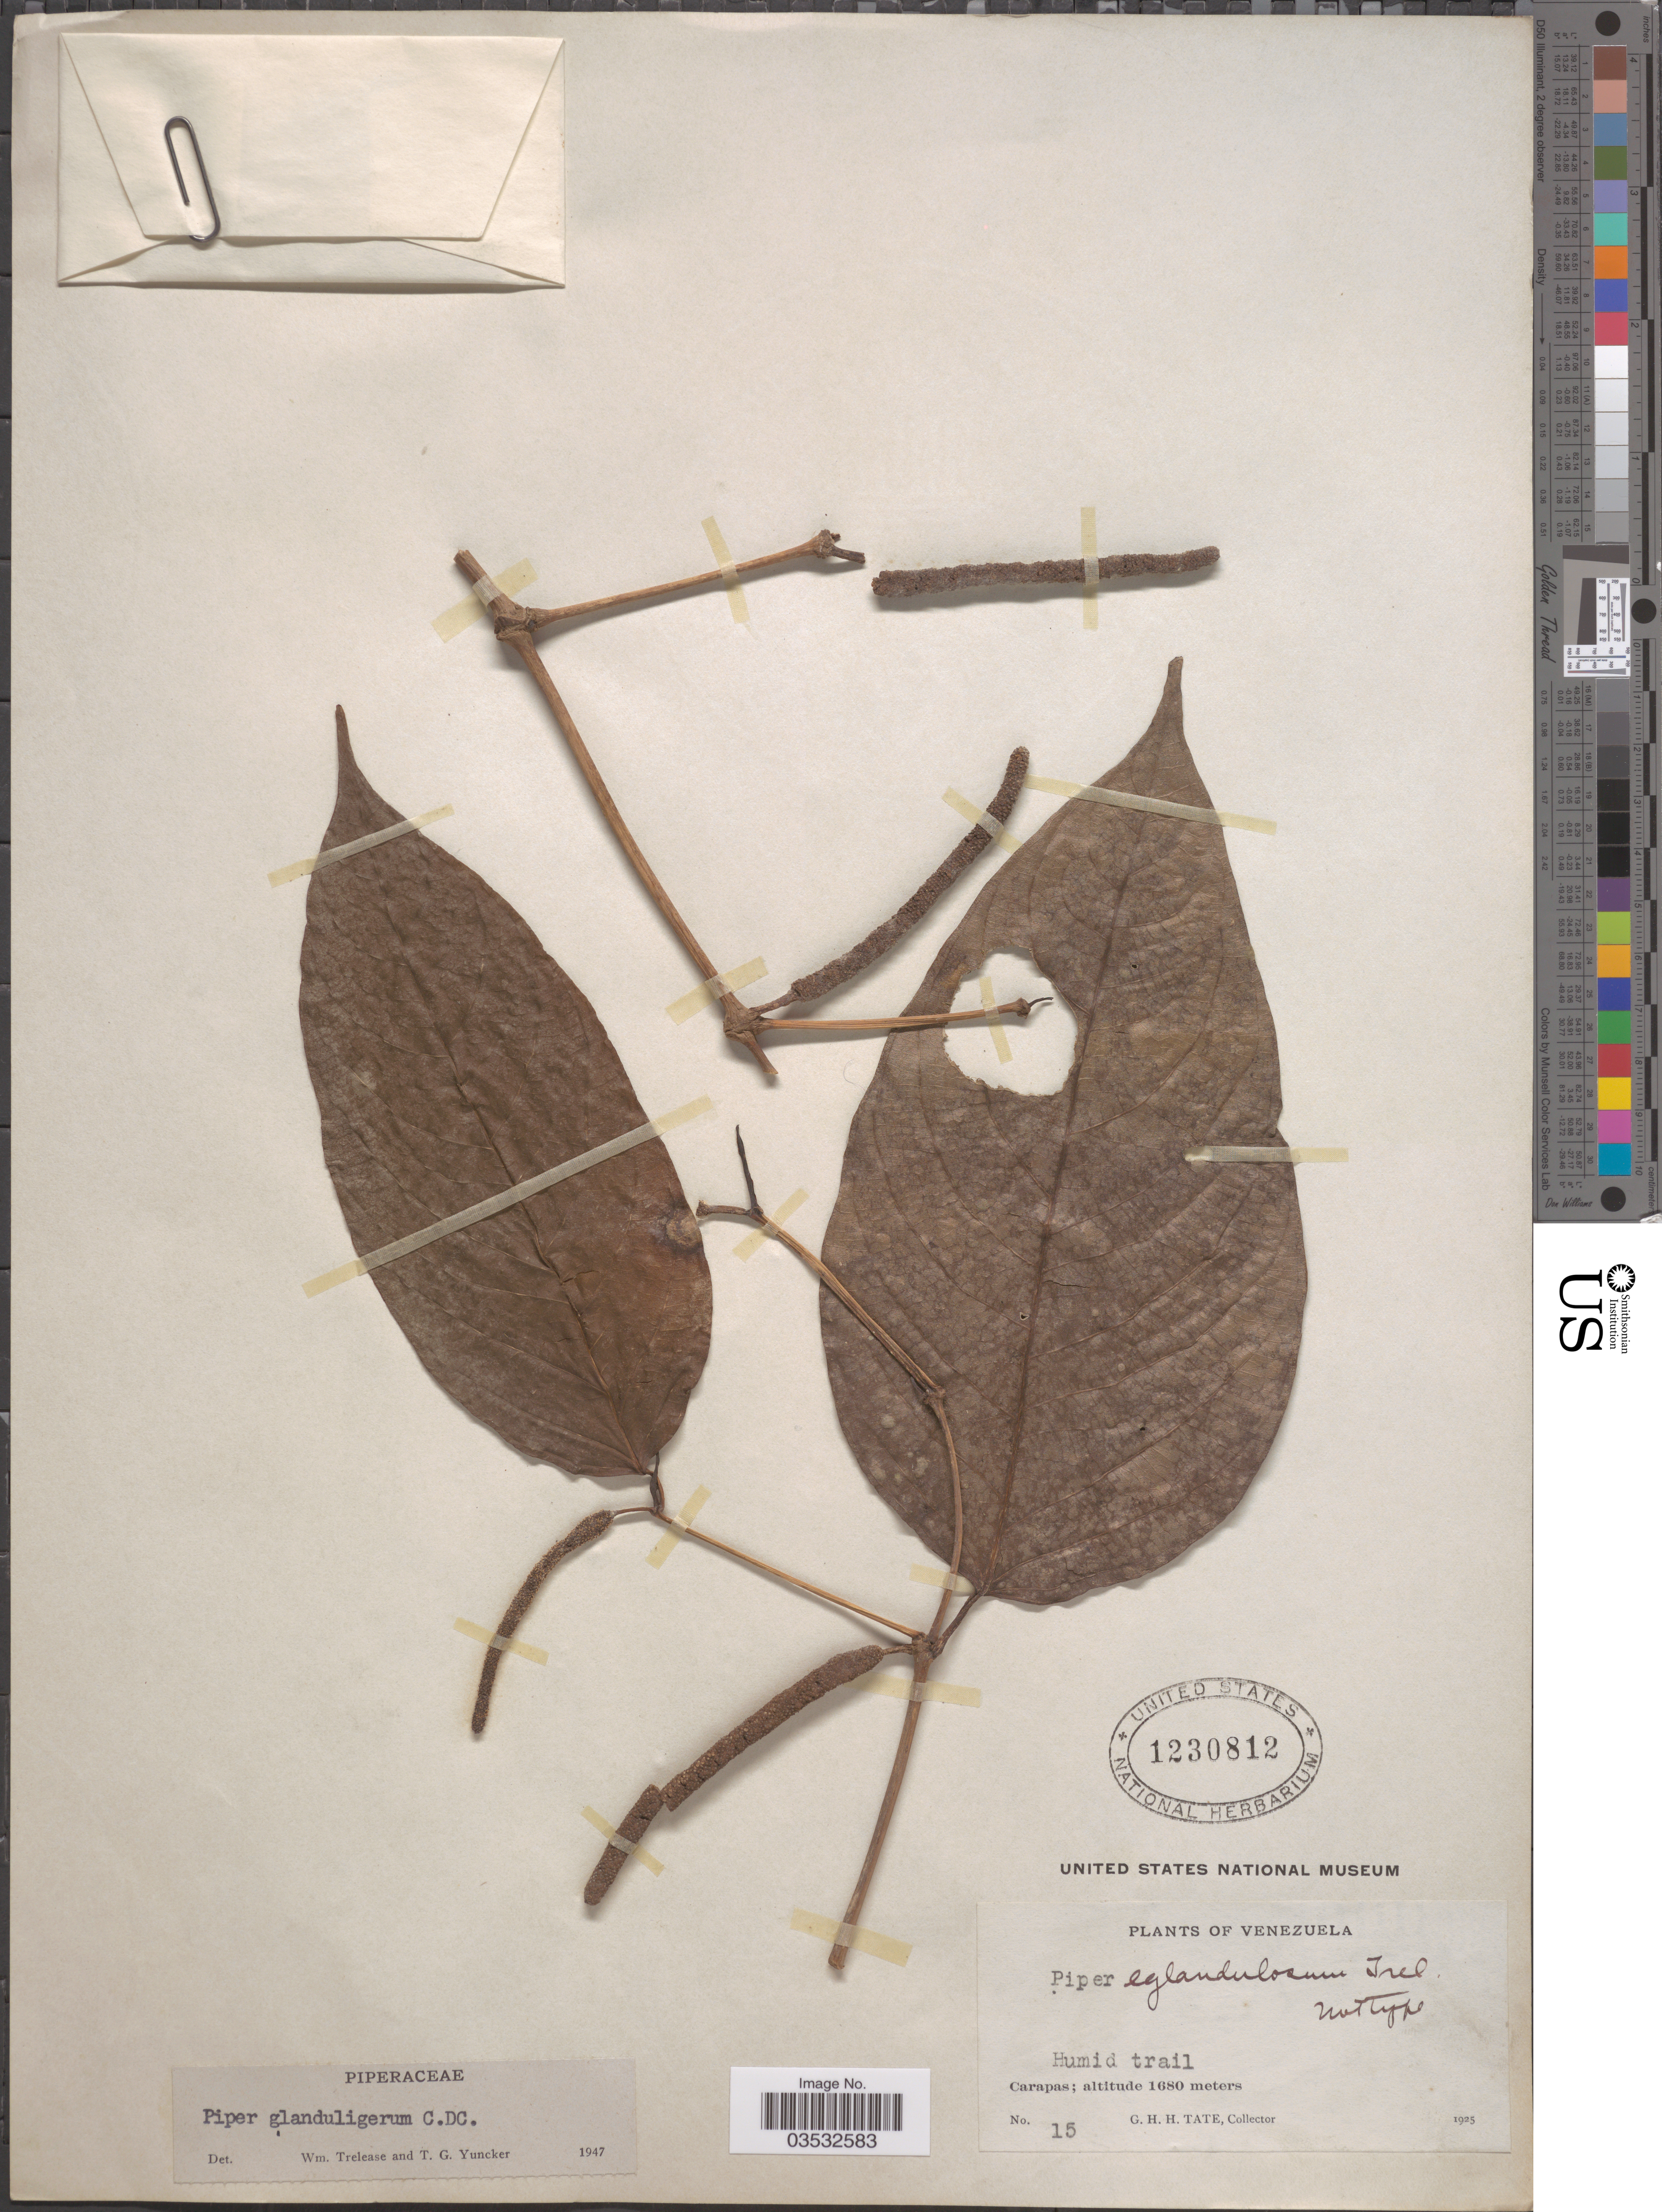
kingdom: Plantae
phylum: Tracheophyta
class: Magnoliopsida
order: Piperales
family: Piperaceae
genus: Piper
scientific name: Piper glanduligerum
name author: C. DC.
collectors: G. H. H.Tate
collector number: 15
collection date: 1925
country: Venezuela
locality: Carapas.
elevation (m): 1680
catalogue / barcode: US 1230812